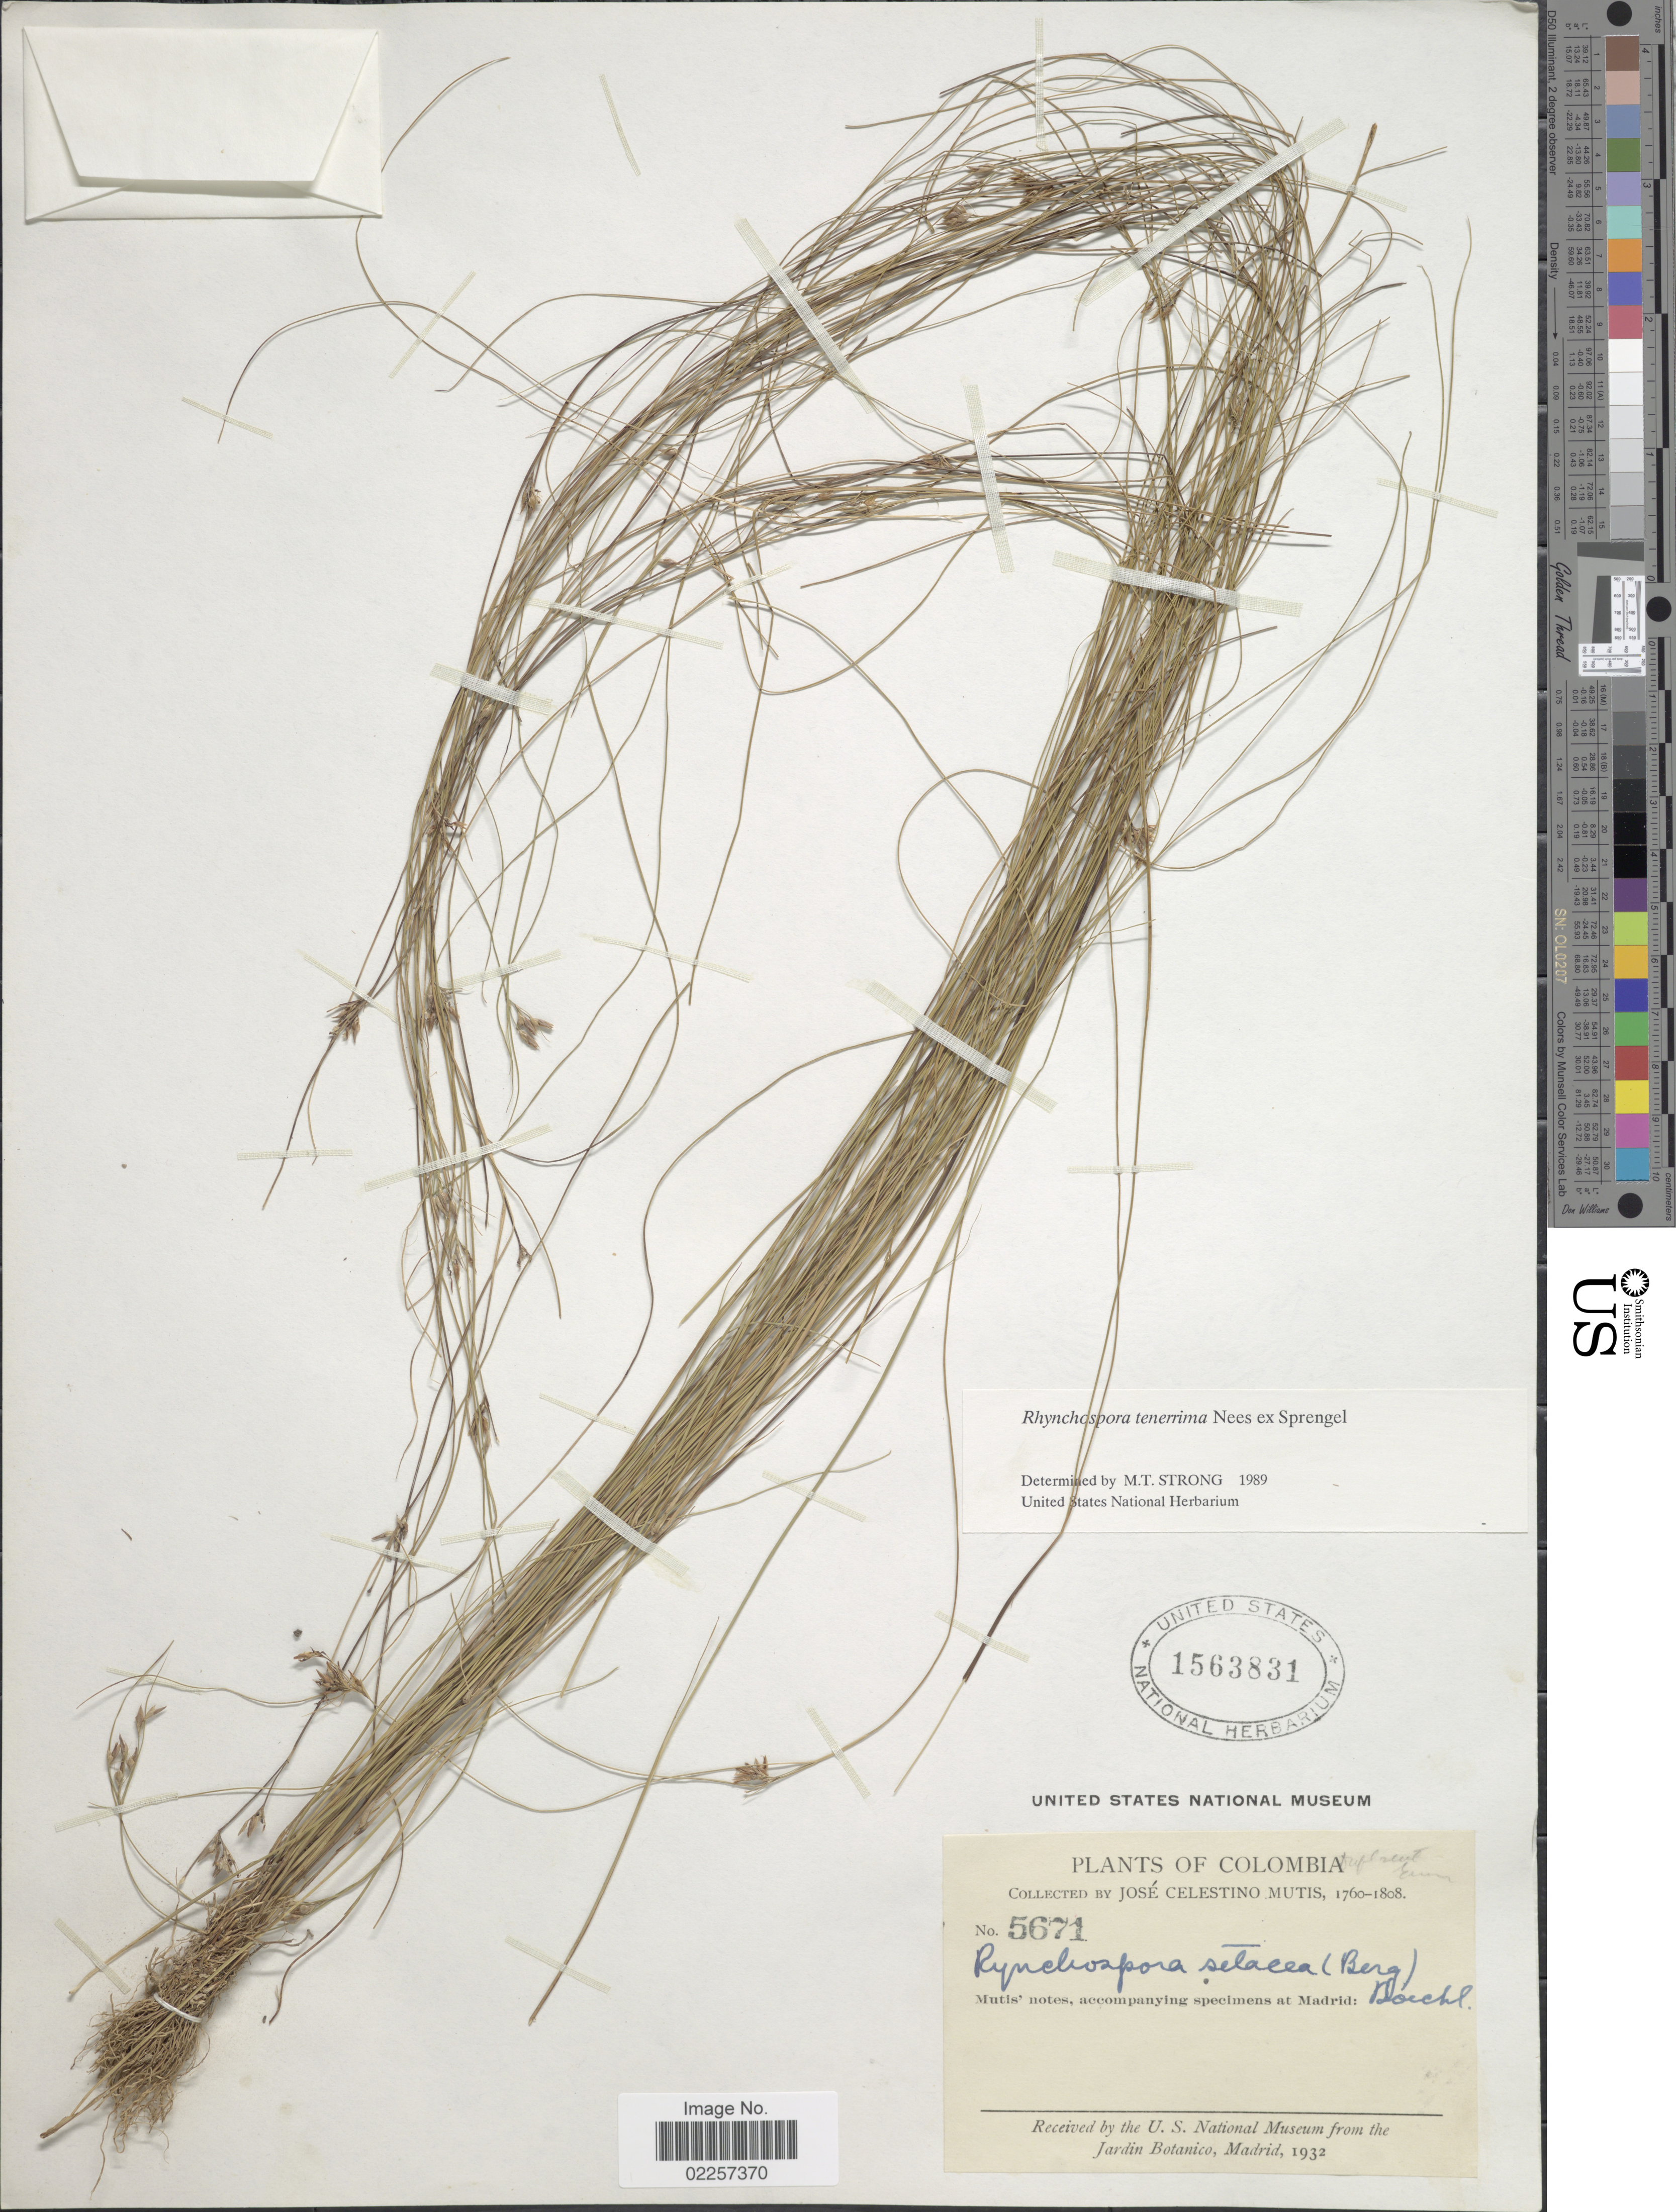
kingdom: Plantae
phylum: Tracheophyta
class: Liliopsida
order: Poales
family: Cyperaceae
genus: Rhynchospora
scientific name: Rhynchospora tenerrima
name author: Nees ex Spreng.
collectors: J. C. B. Mutis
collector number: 5671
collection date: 1760/1808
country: Colombia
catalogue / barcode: US 1563831